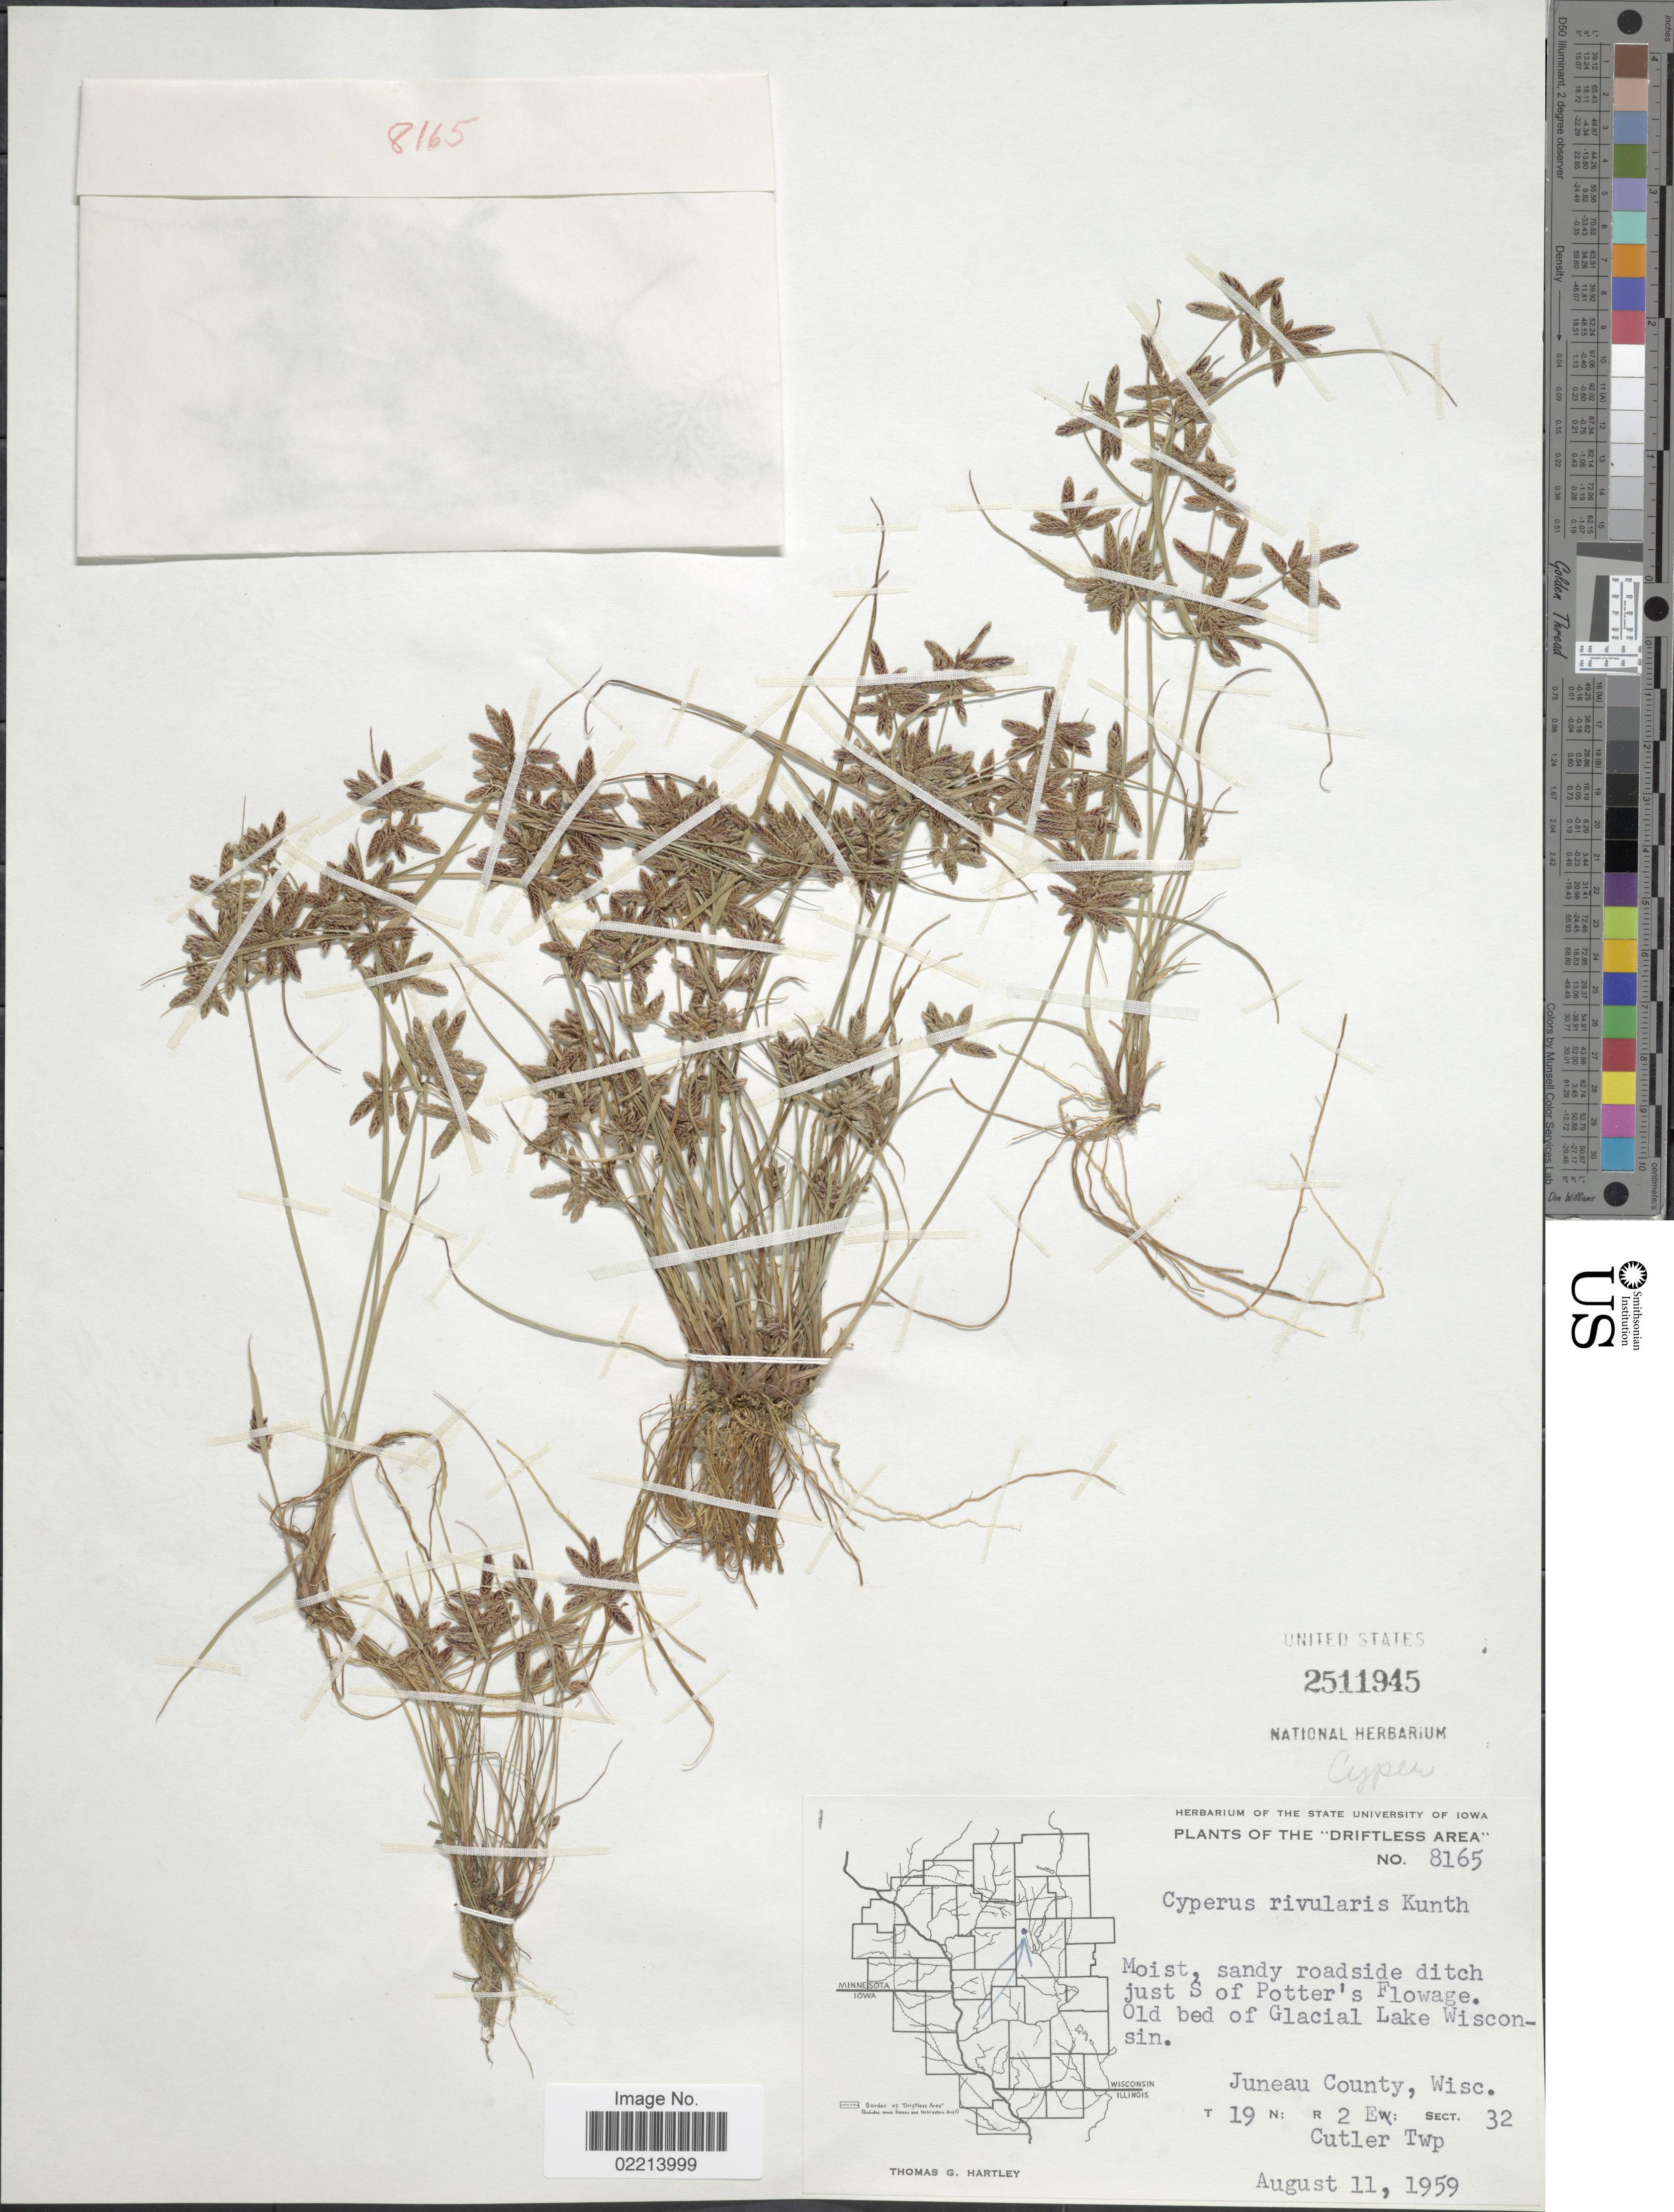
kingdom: Plantae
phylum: Tracheophyta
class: Liliopsida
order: Poales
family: Cyperaceae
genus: Cyperus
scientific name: Cyperus bipartitus Torr.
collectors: T. G. Hartley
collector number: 8165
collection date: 1959-08-11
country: United States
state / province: Wisconsin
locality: Driftless Area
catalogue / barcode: US 2511945